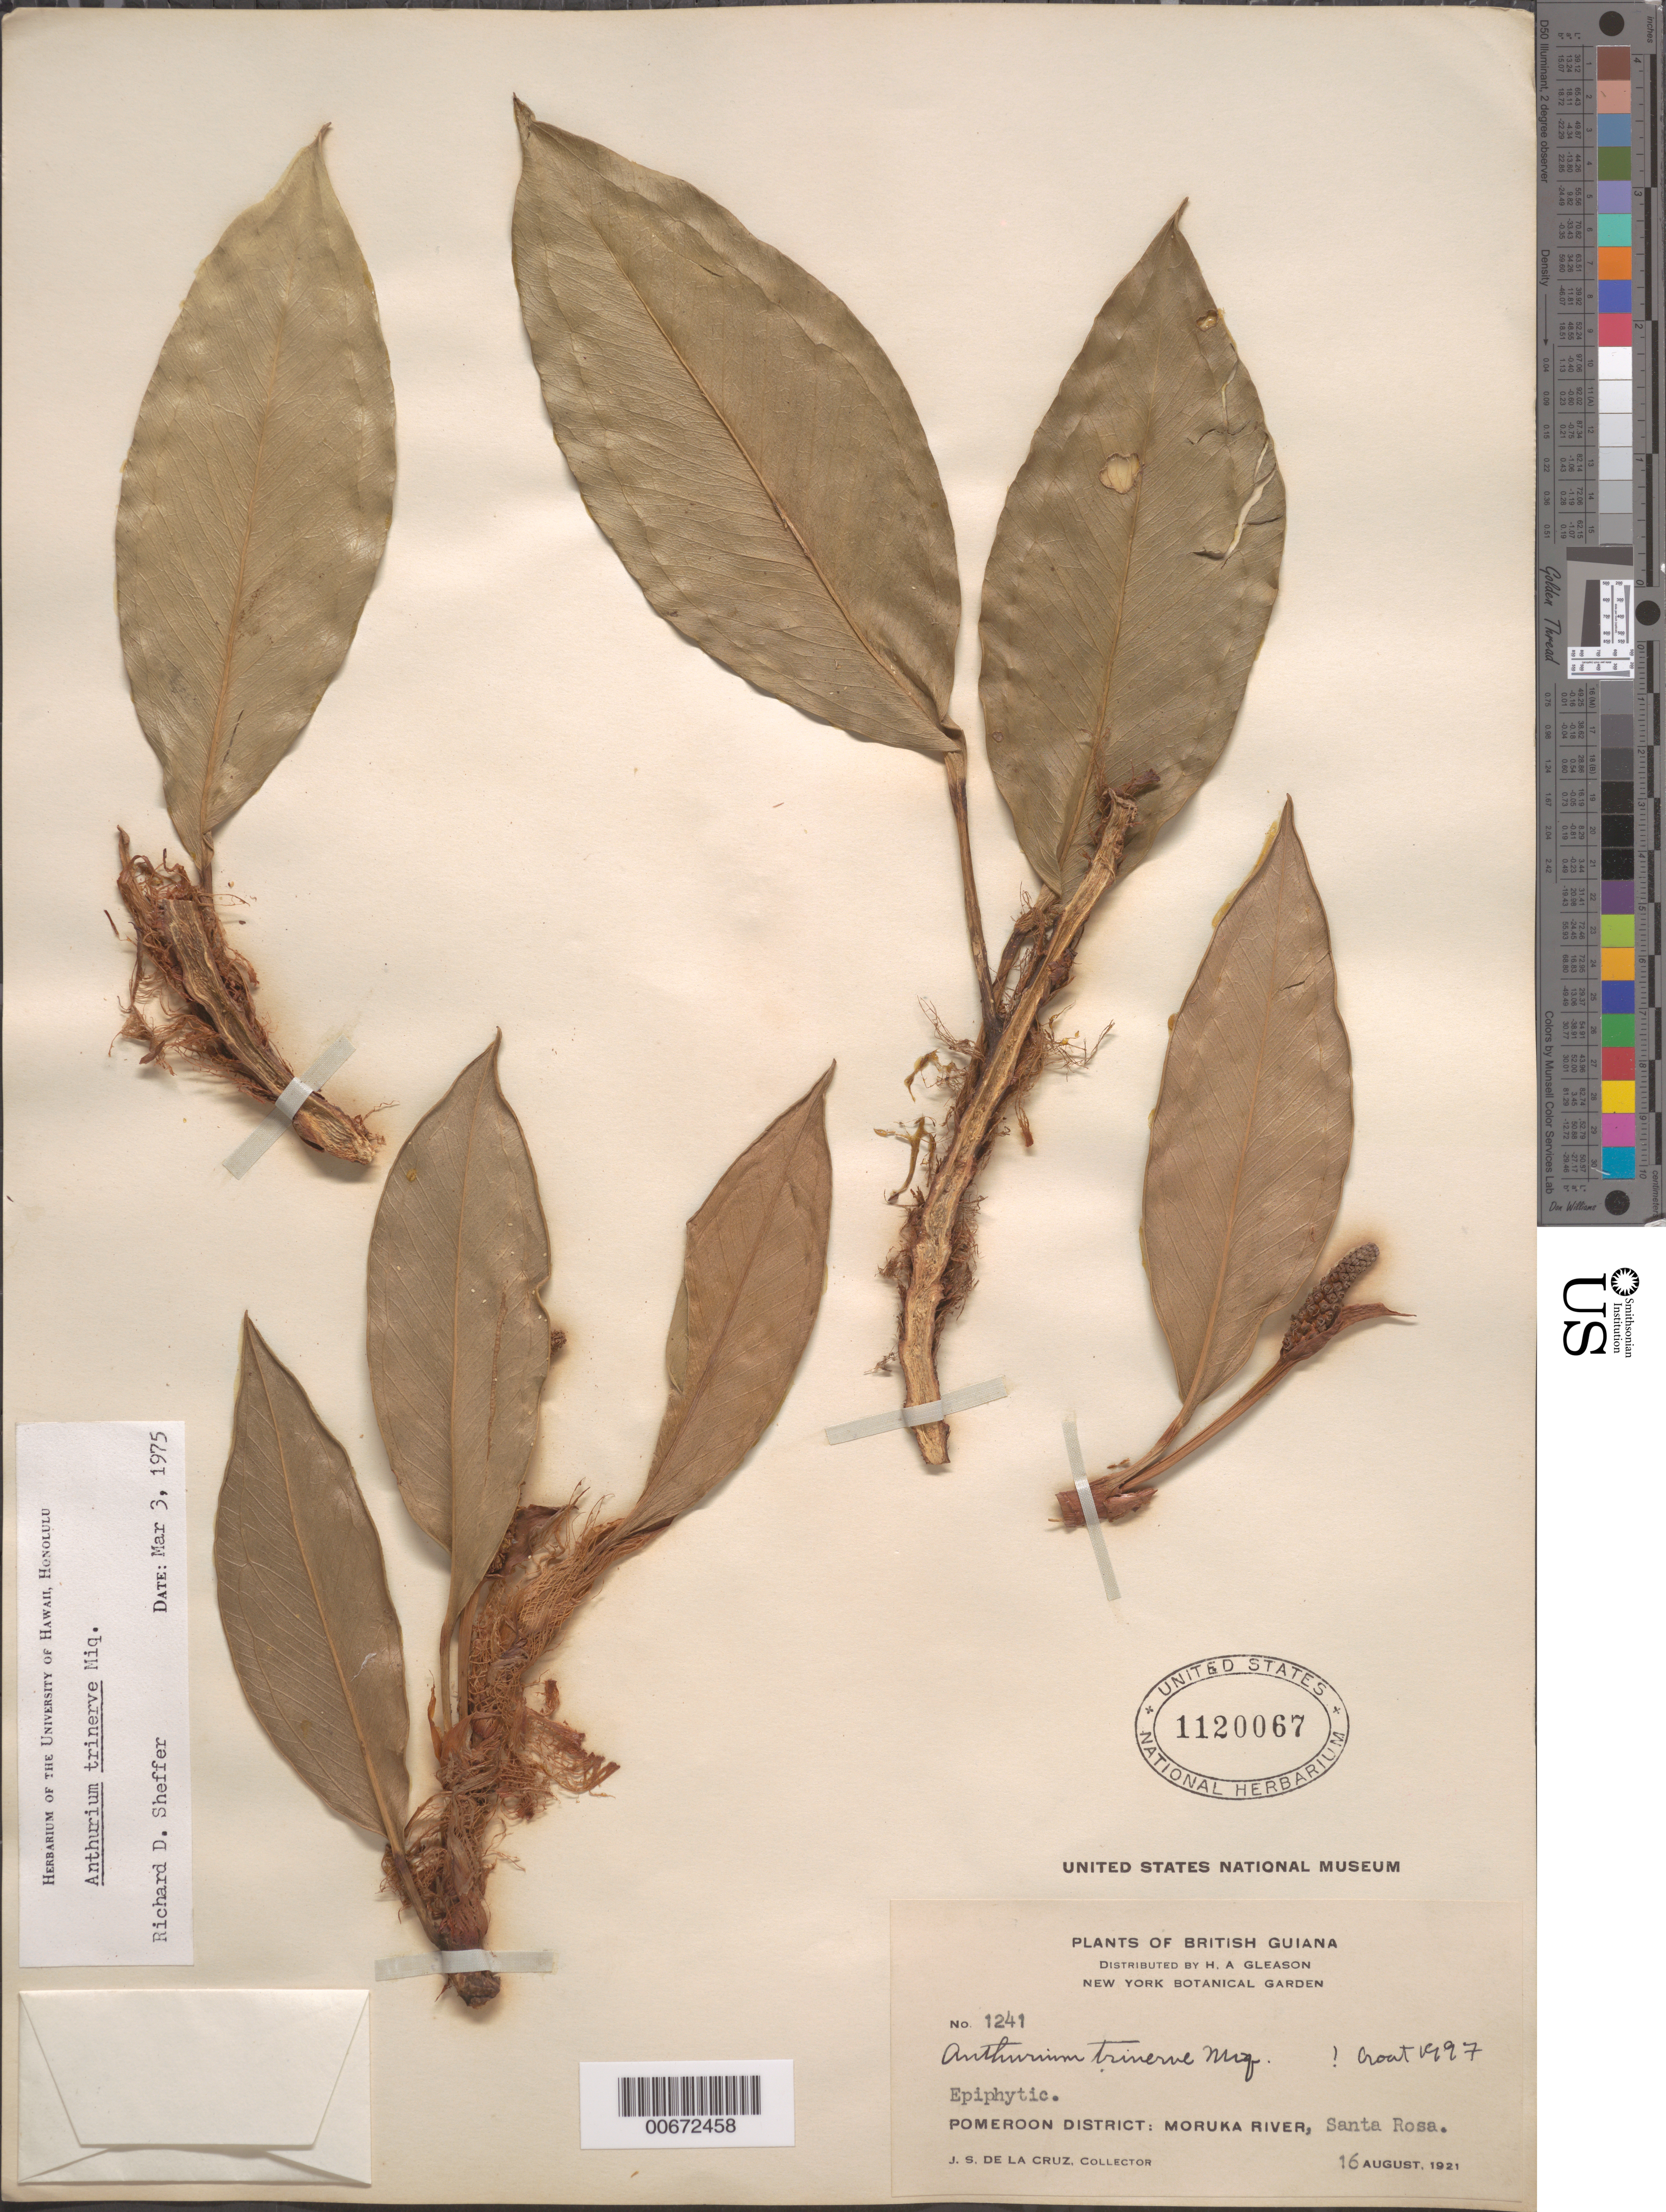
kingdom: Plantae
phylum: Tracheophyta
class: Liliopsida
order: Alismatales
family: Araceae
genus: Anthurium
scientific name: Anthurium trinervium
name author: Miq.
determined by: Sheffer, R. D.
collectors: J. S. de la Cruz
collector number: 1241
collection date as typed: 16-Aug-21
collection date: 1921-08-16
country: Guyana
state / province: Barima-Waini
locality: Moruka R., Santa Rosa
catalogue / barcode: US 1120067